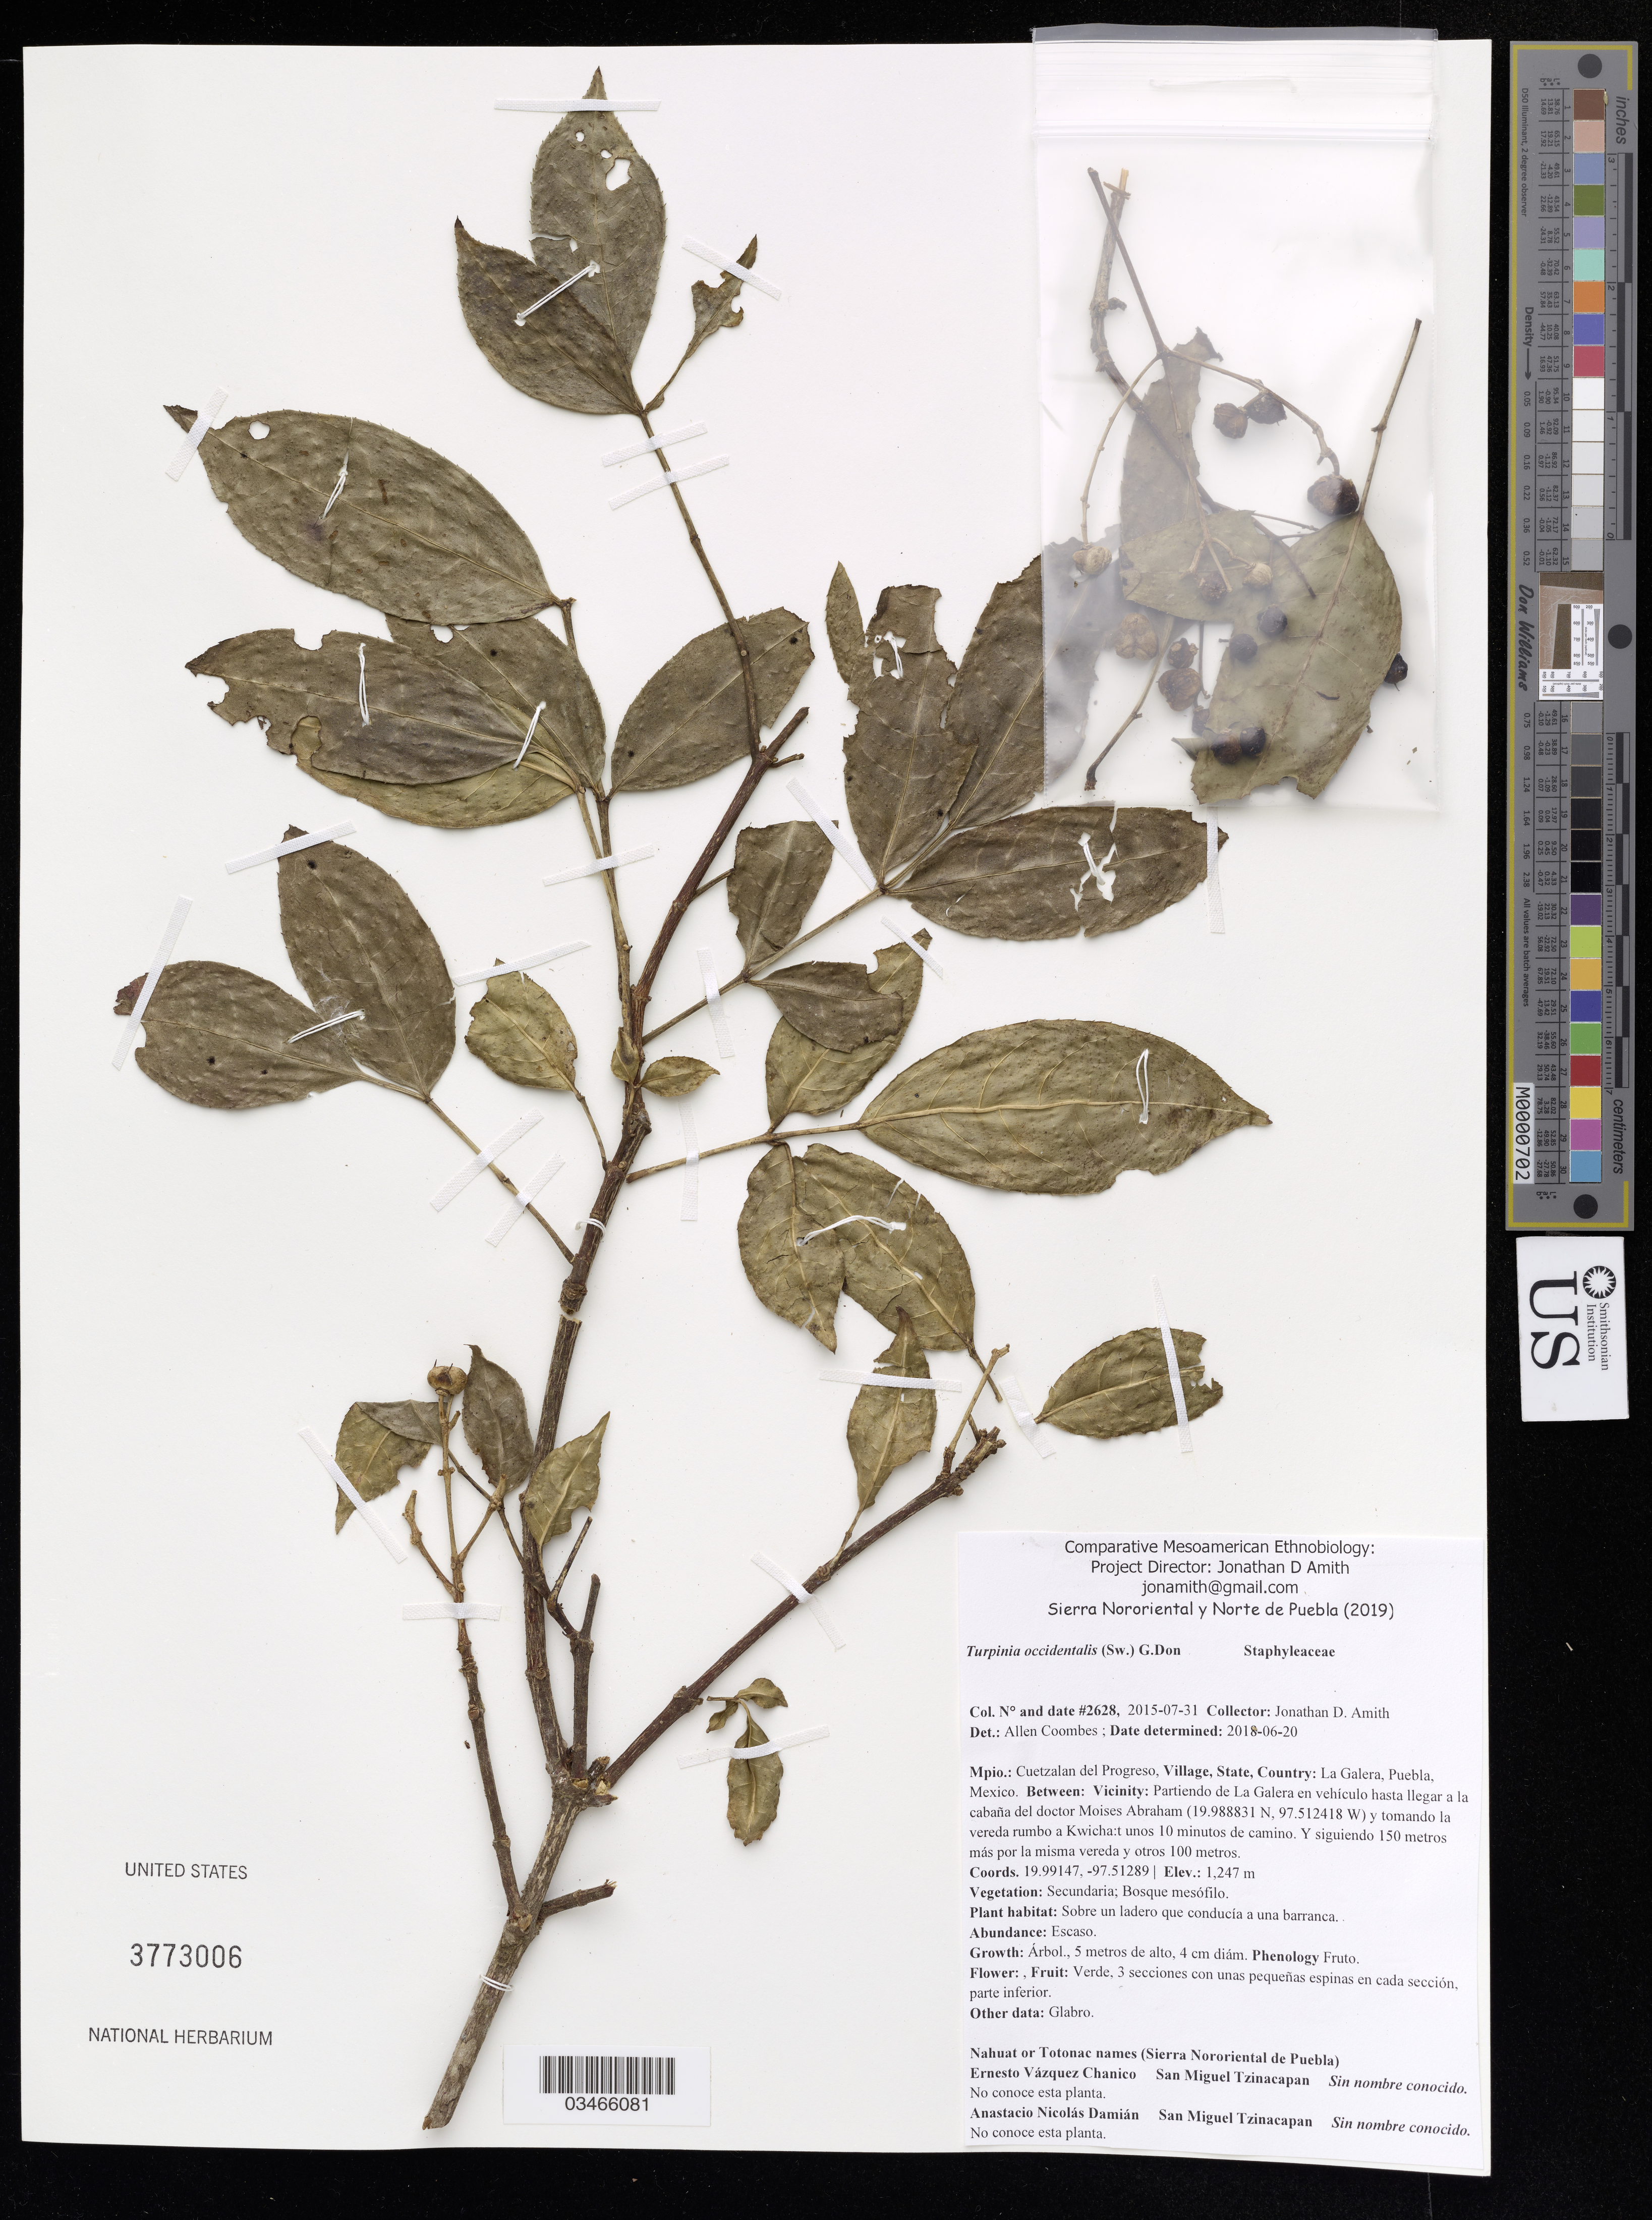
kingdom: Plantae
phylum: Tracheophyta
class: Magnoliopsida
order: Crossosomatales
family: Staphyleaceae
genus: Turpinia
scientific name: Turpinia occidentalis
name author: (Sw.) G. Don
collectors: J. D. Amith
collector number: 2628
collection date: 2015-07-31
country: Mexico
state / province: Puebla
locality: Mpio.: Cuetzalan del Progreso. La Galera. Vicinity: Partiendo de La Galera en vehículo hasta llegar a la cabaña del doctor Moises Abraham.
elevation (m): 1247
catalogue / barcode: US 3773006